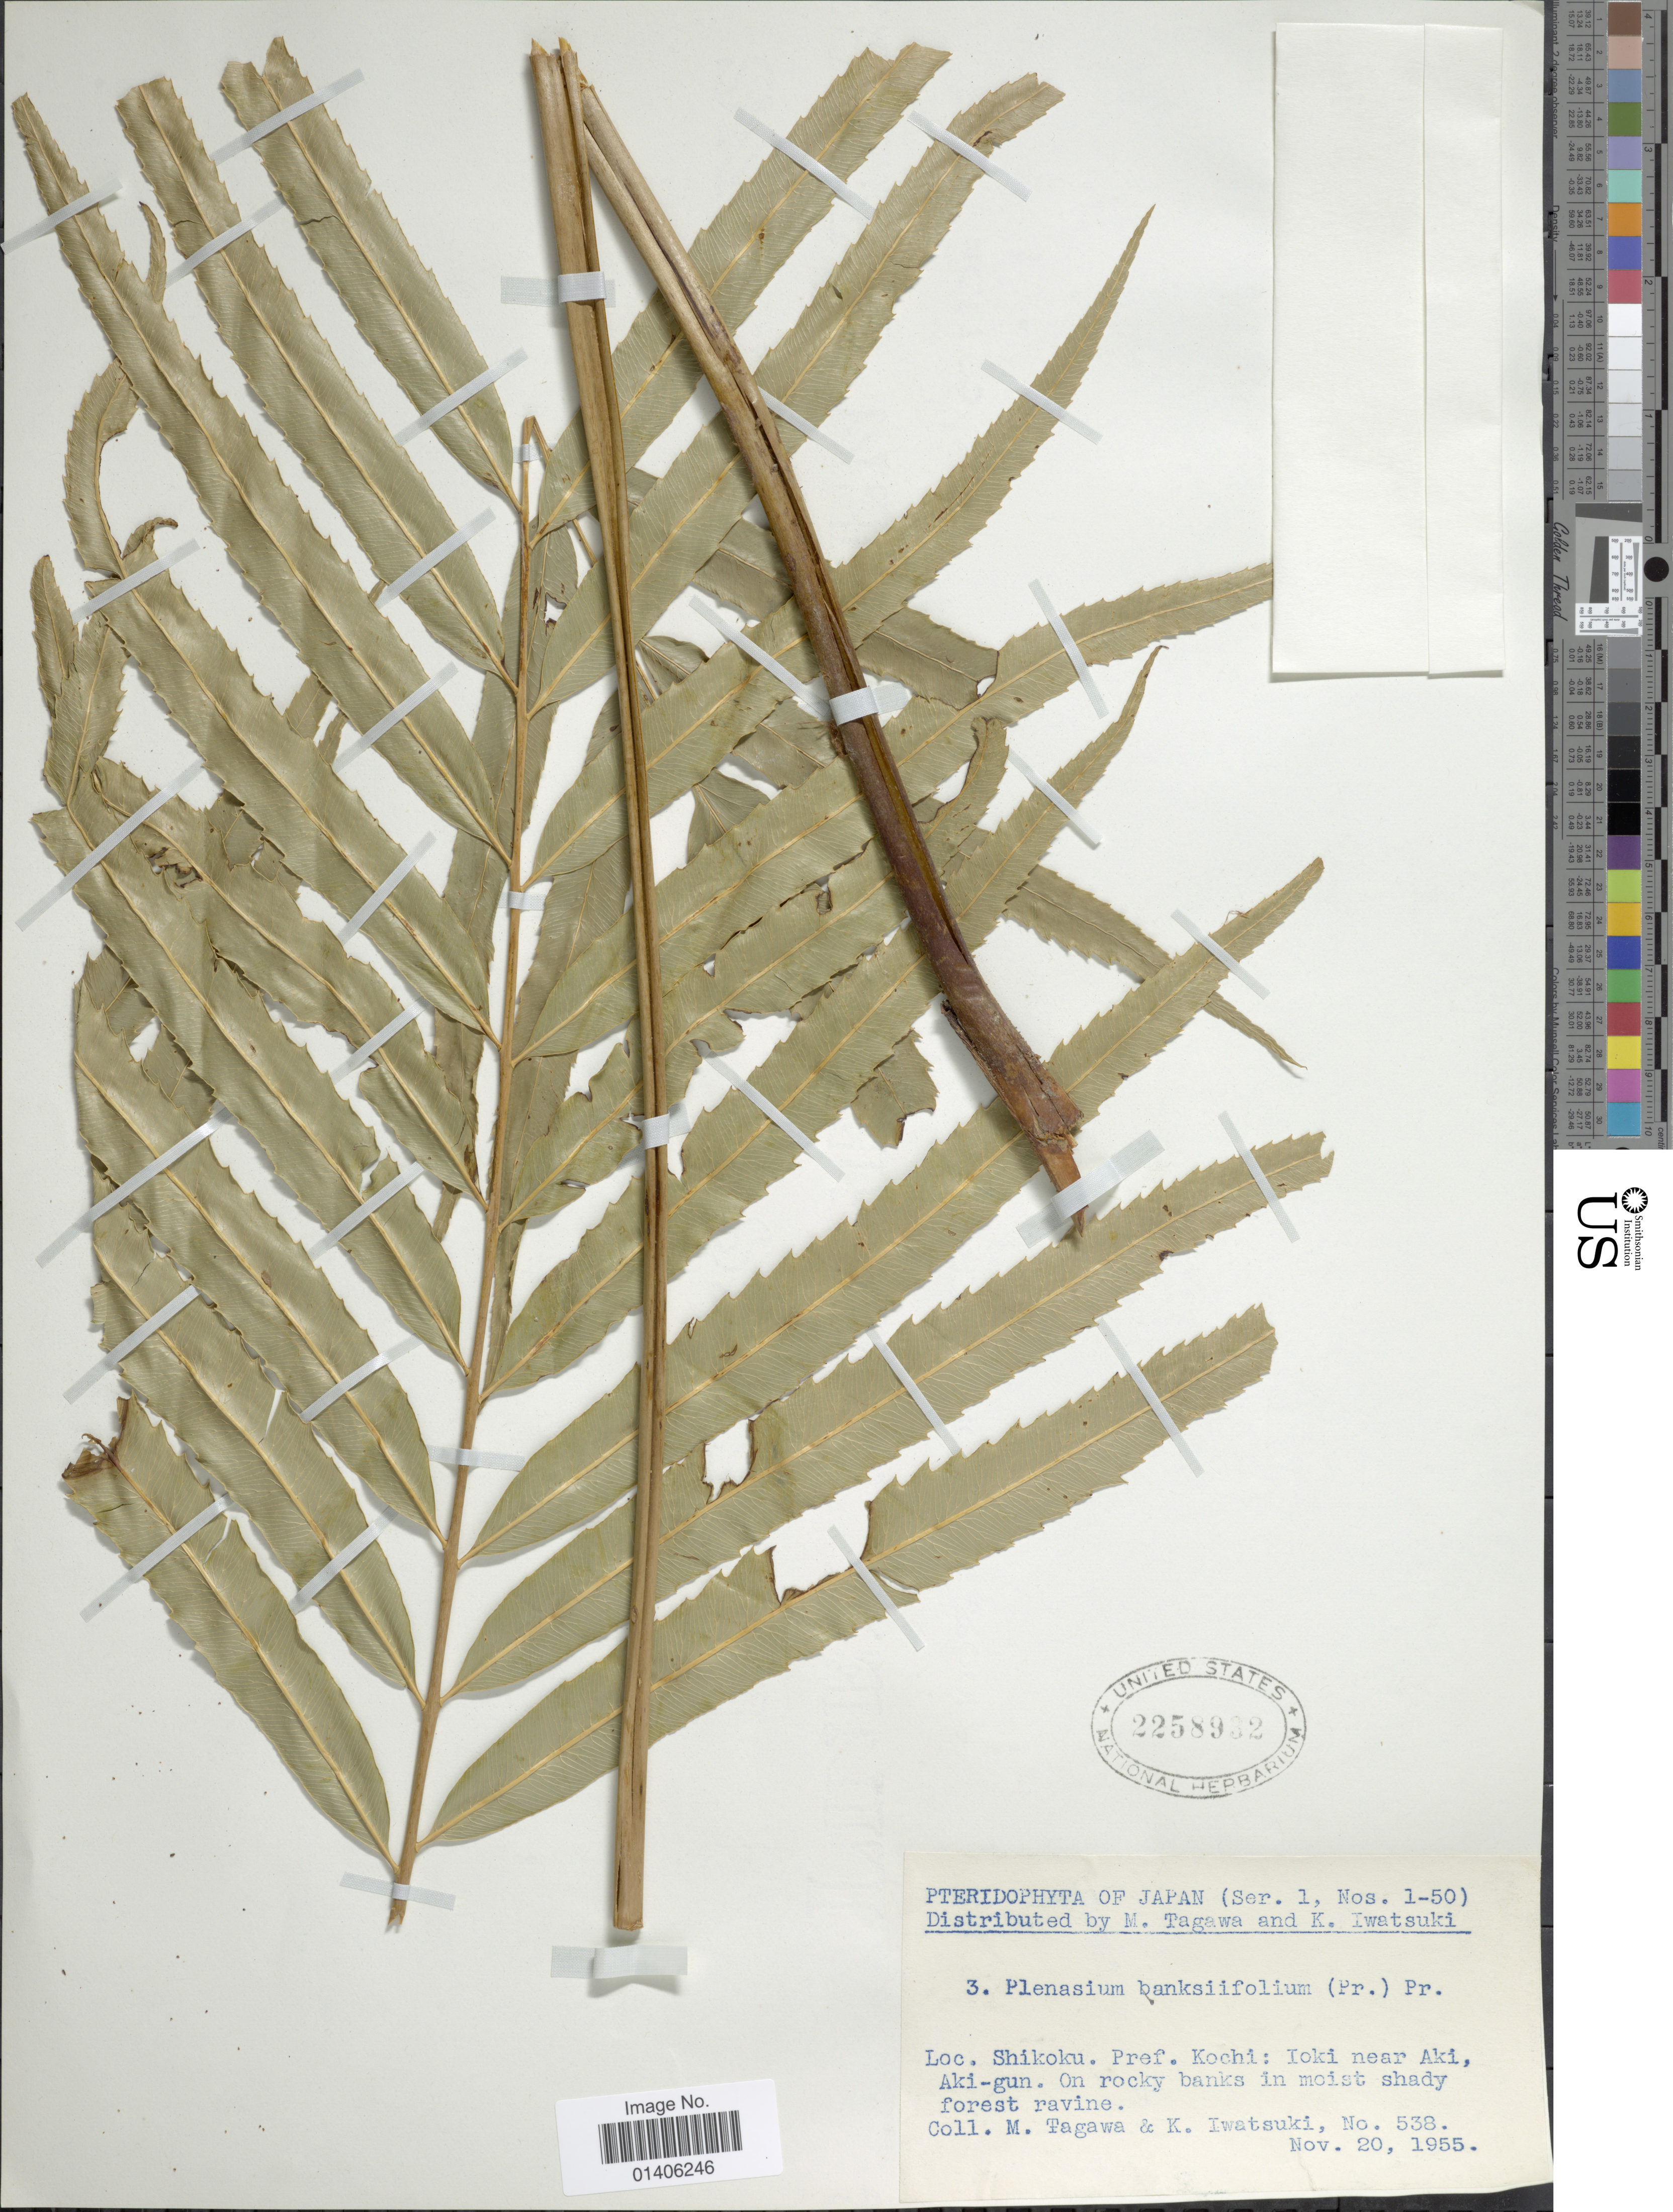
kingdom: Plantae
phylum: Tracheophyta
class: Polypodiopsida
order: Osmundales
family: Osmundaceae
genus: Osmunda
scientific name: Osmunda banksiifolia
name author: (C. Presl) Kuhn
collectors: M. Tagawa & K. Iwatsuki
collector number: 538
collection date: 1955-11-20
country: Japan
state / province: Koti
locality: Shikoku. Pref. Kochi: Ioki near Aki, Aki-gun.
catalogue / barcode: US 2258932